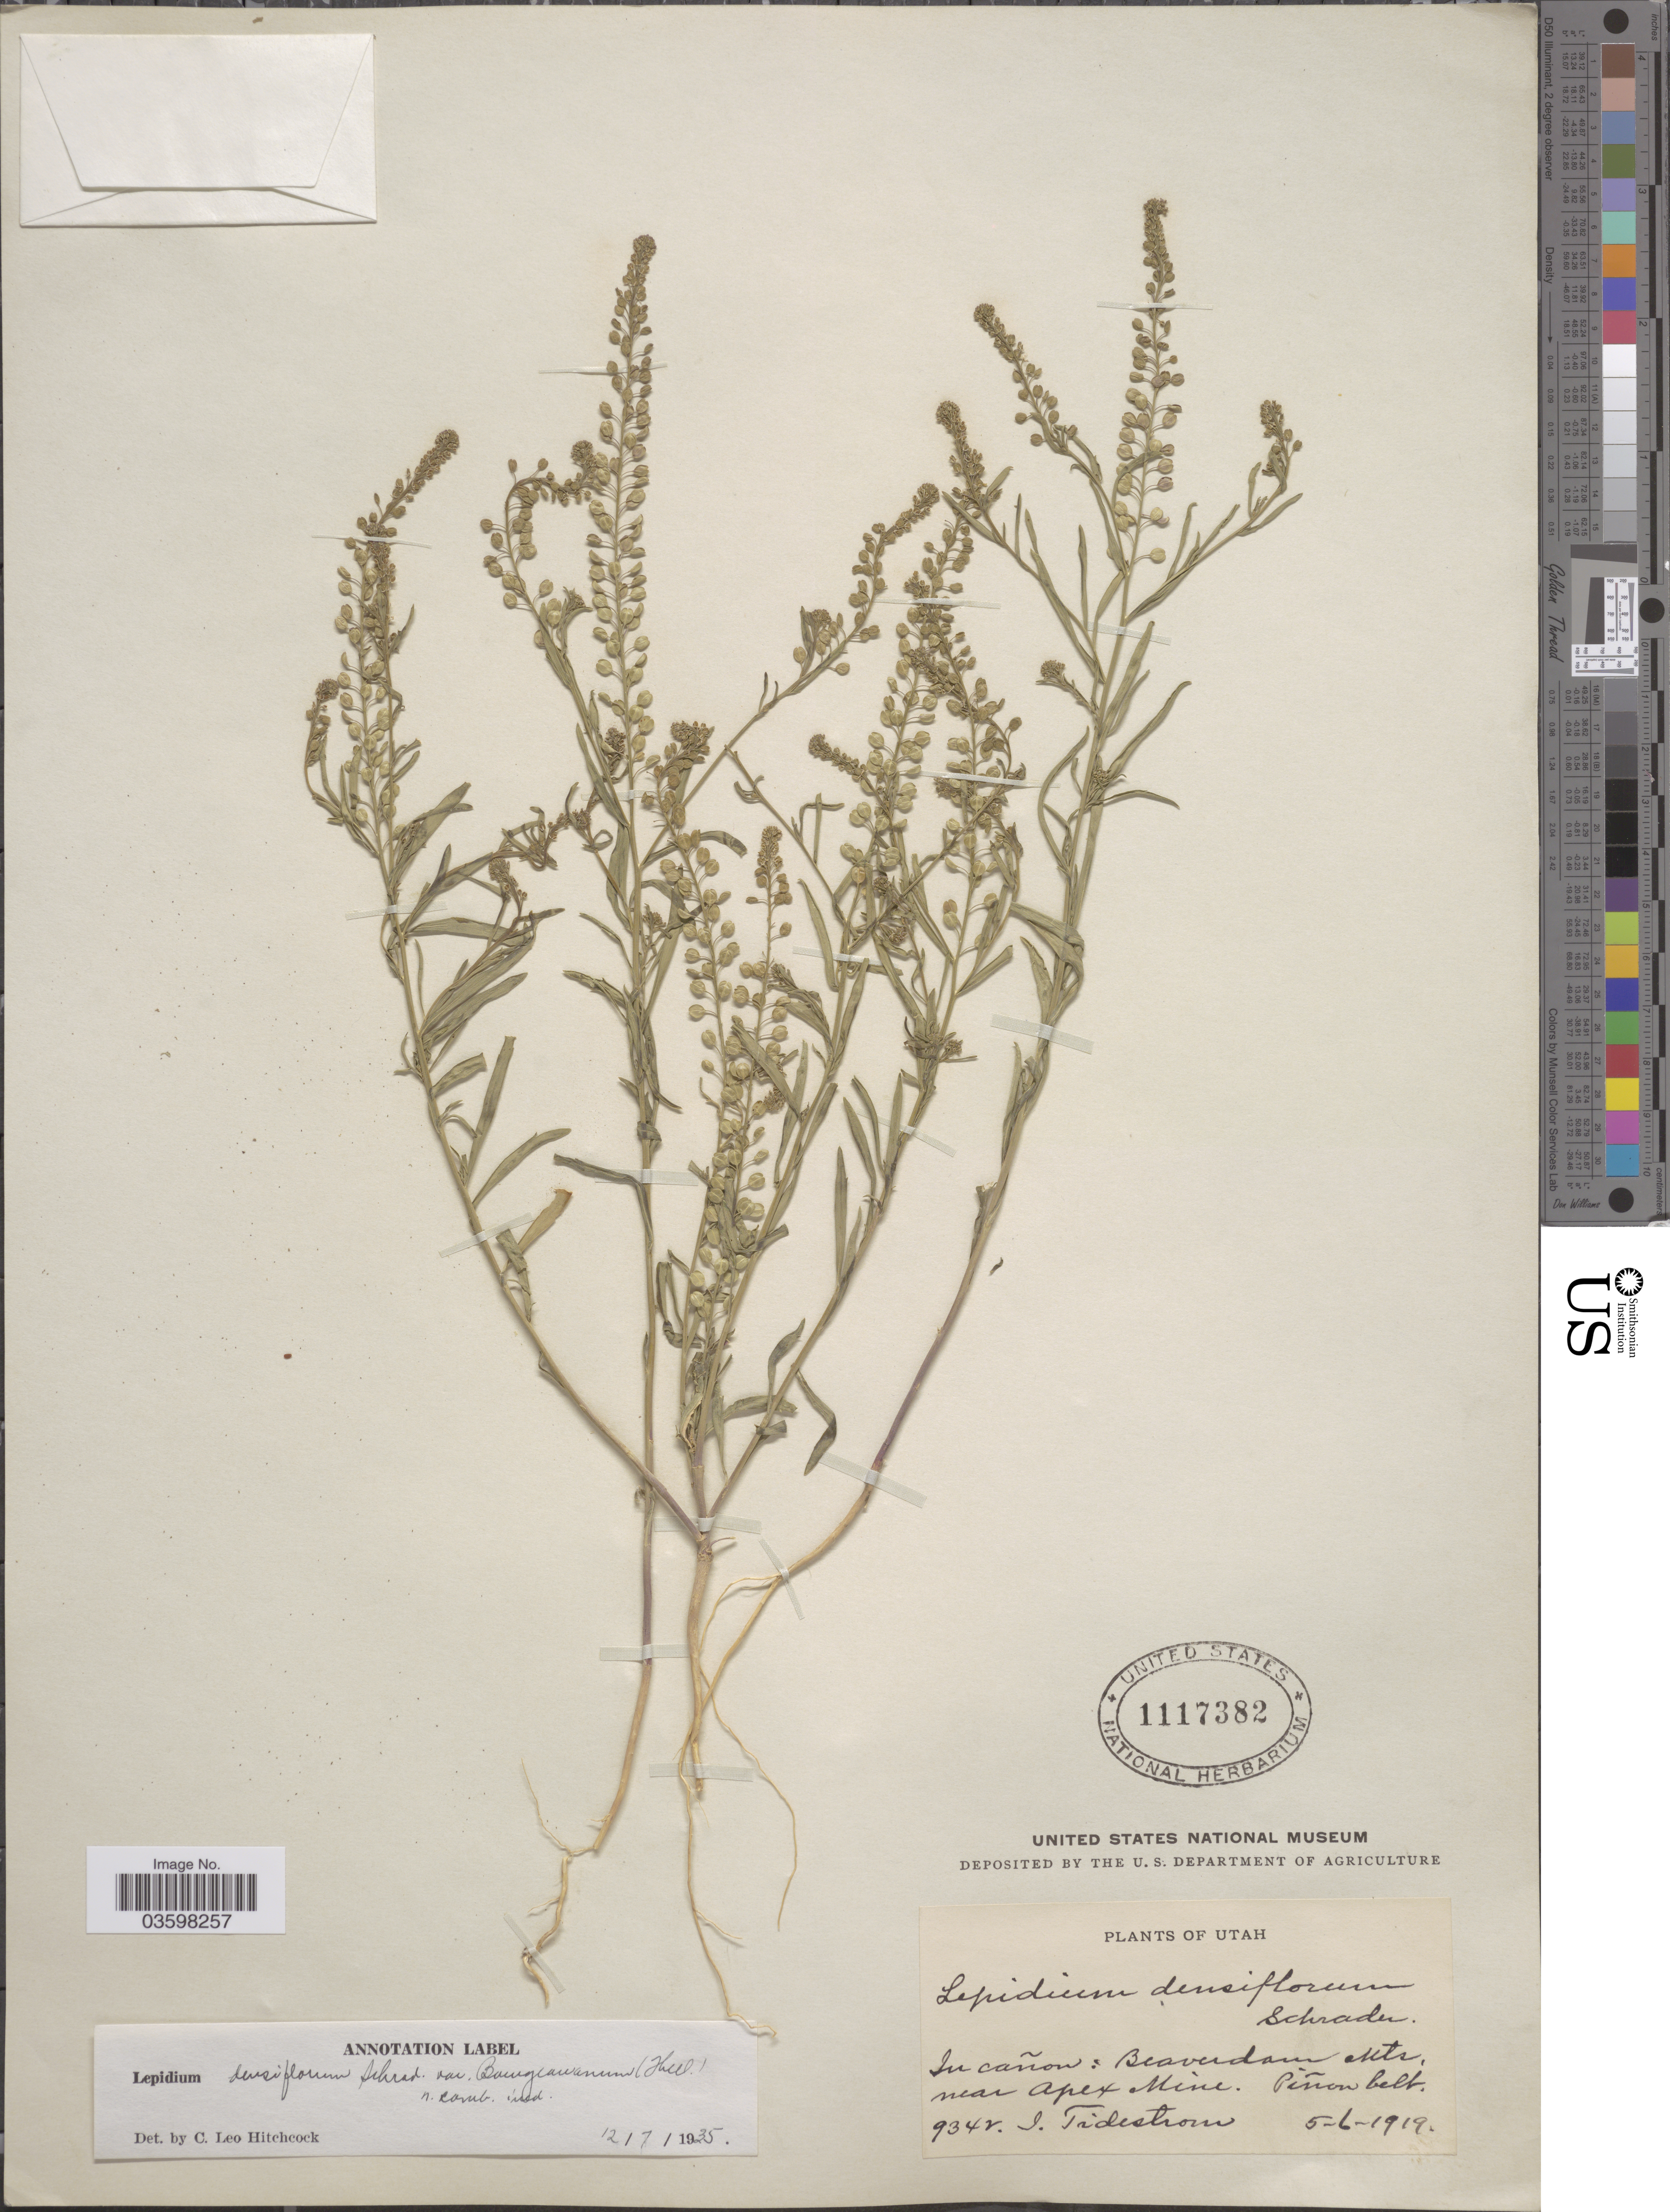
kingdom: Plantae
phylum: Tracheophyta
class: Magnoliopsida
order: Brassicales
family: Brassicaceae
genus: Lepidium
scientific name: Lepidium densiflorum var. bourgeauanum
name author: (Thell.) C.L. Hitchc.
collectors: I. F. Tidestrom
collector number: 9342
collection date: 1919-05-06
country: United States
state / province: Utah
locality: In cañon: Beaverdam Mts. near Apex Mine. Piñon belt.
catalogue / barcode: US 1117382